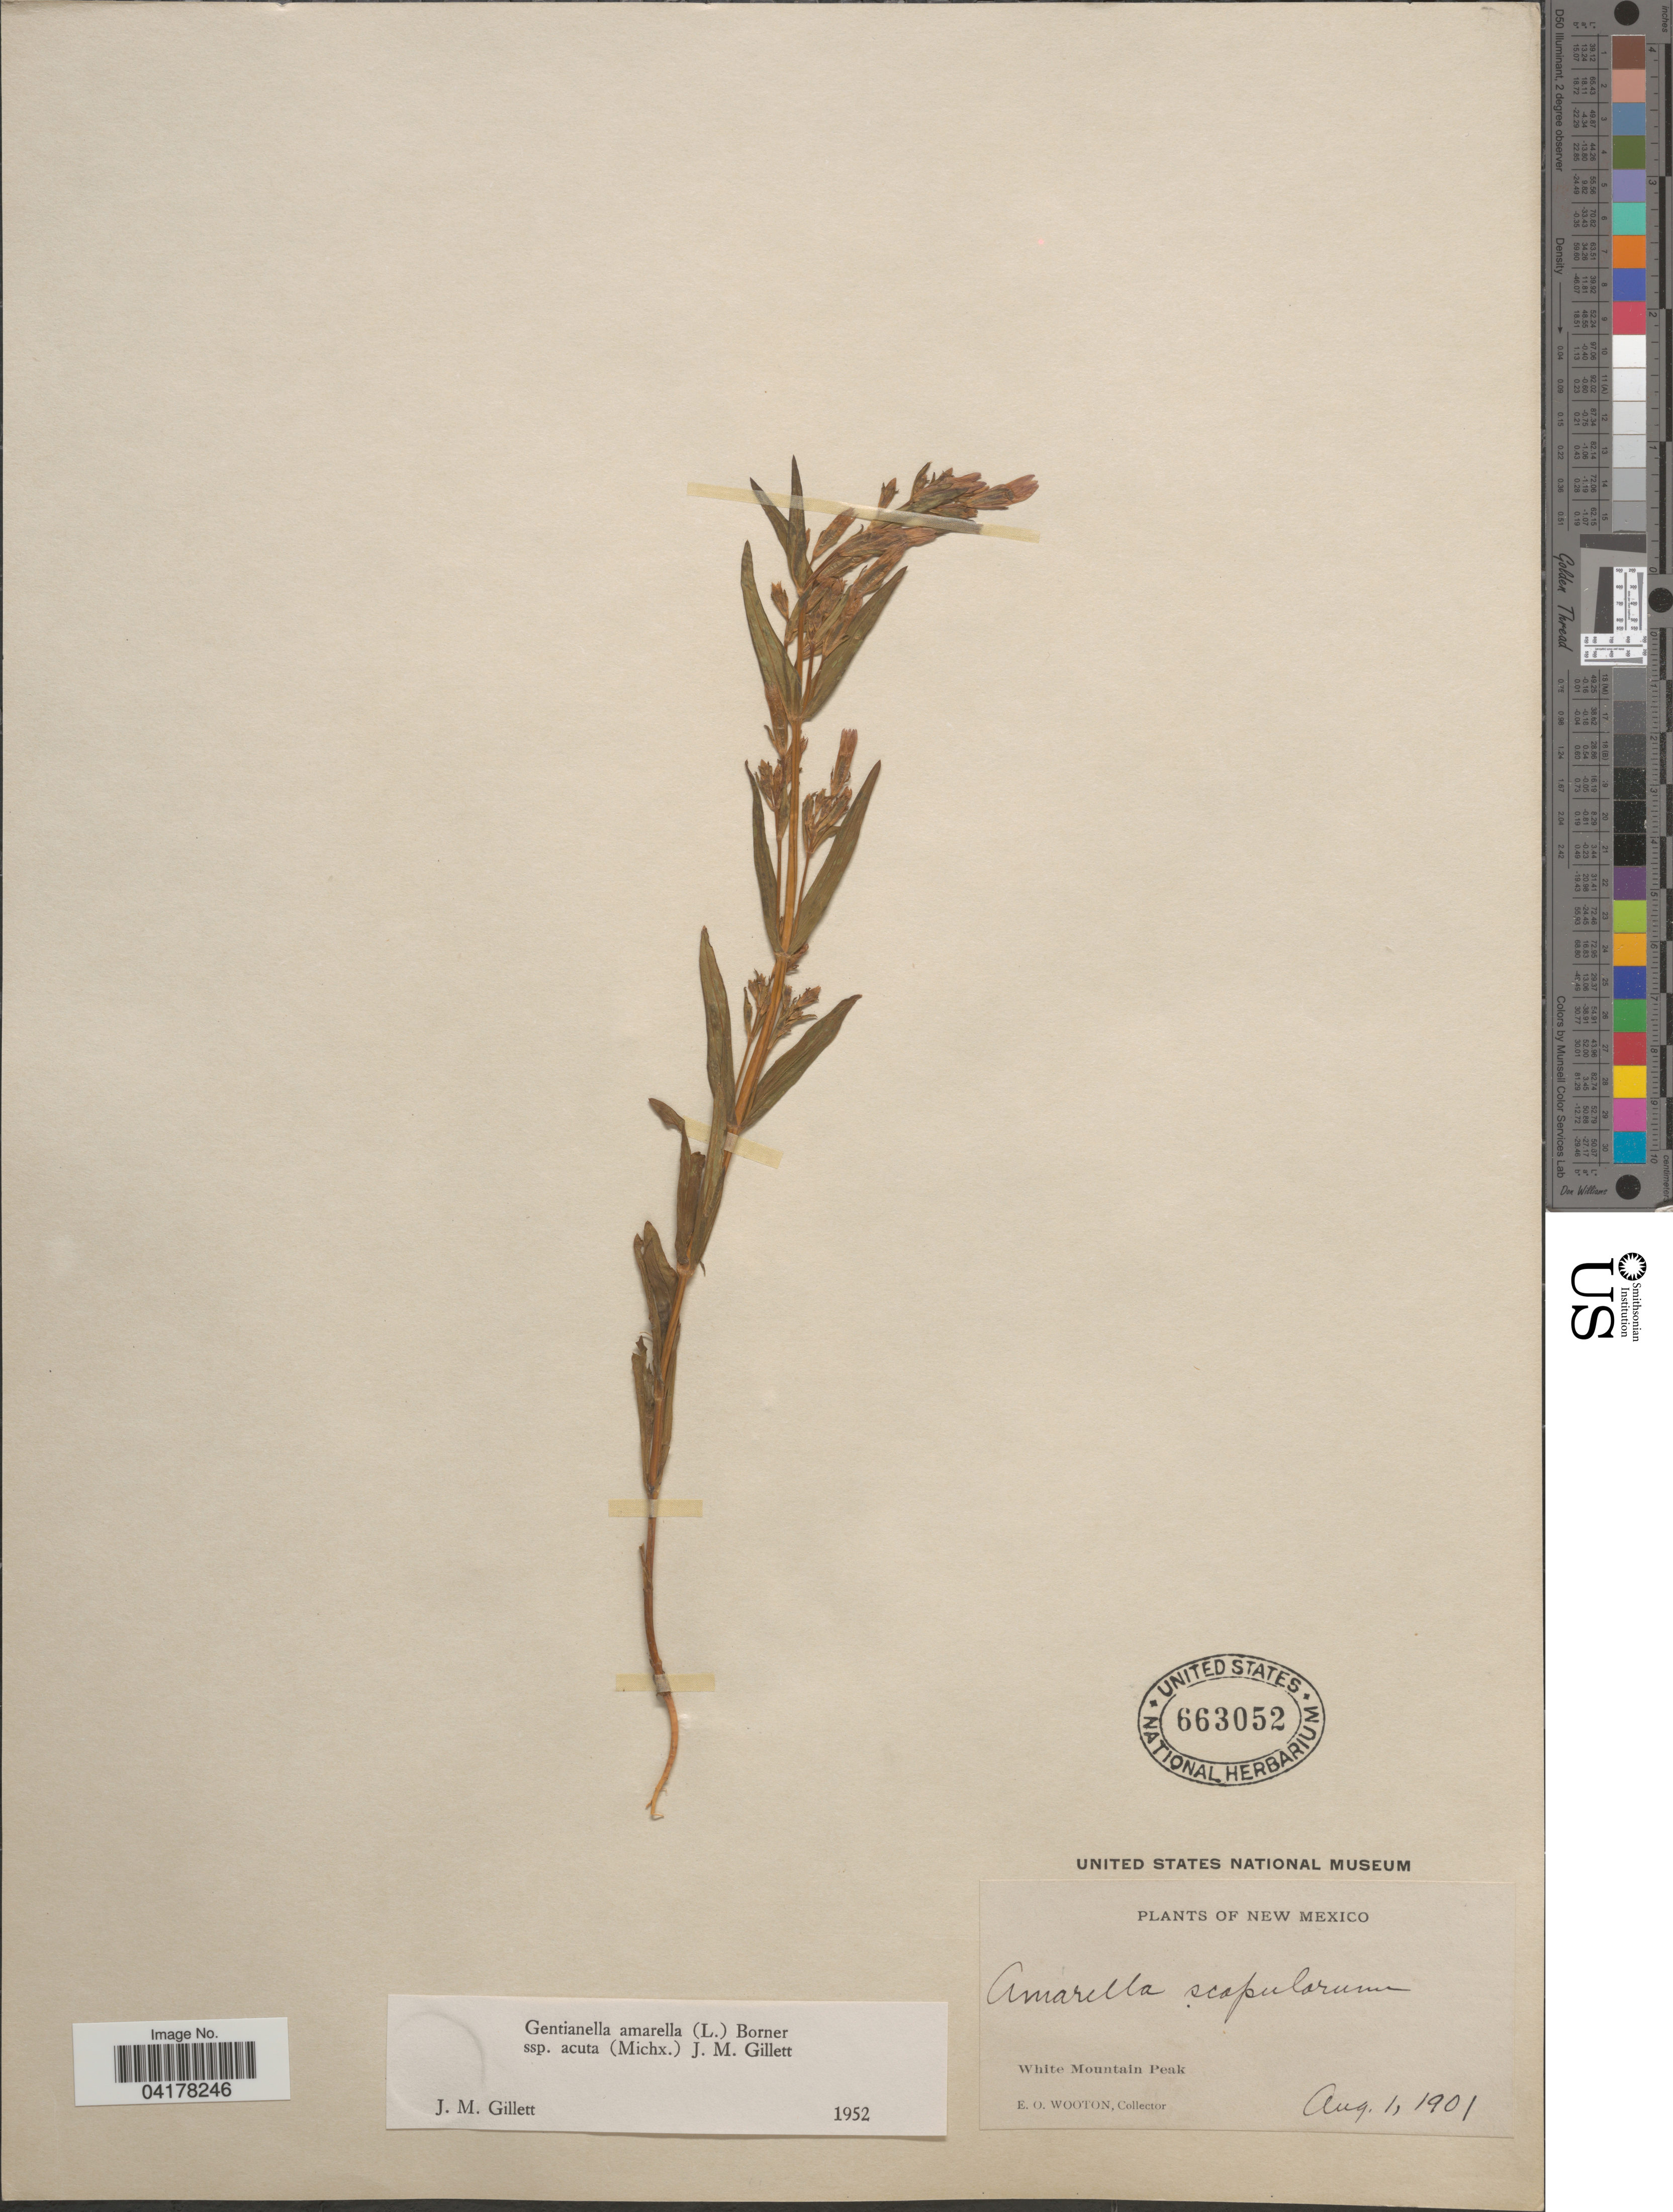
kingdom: Plantae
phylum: Tracheophyta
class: Magnoliopsida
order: Gentianales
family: Gentianaceae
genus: Gentianella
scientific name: Gentianella amarella subsp. acuta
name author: (Michx.) J.M. Gillett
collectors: E. O. Wooton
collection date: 1901-08-01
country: United States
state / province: New Mexico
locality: White Mountain Peak.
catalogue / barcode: US 663052